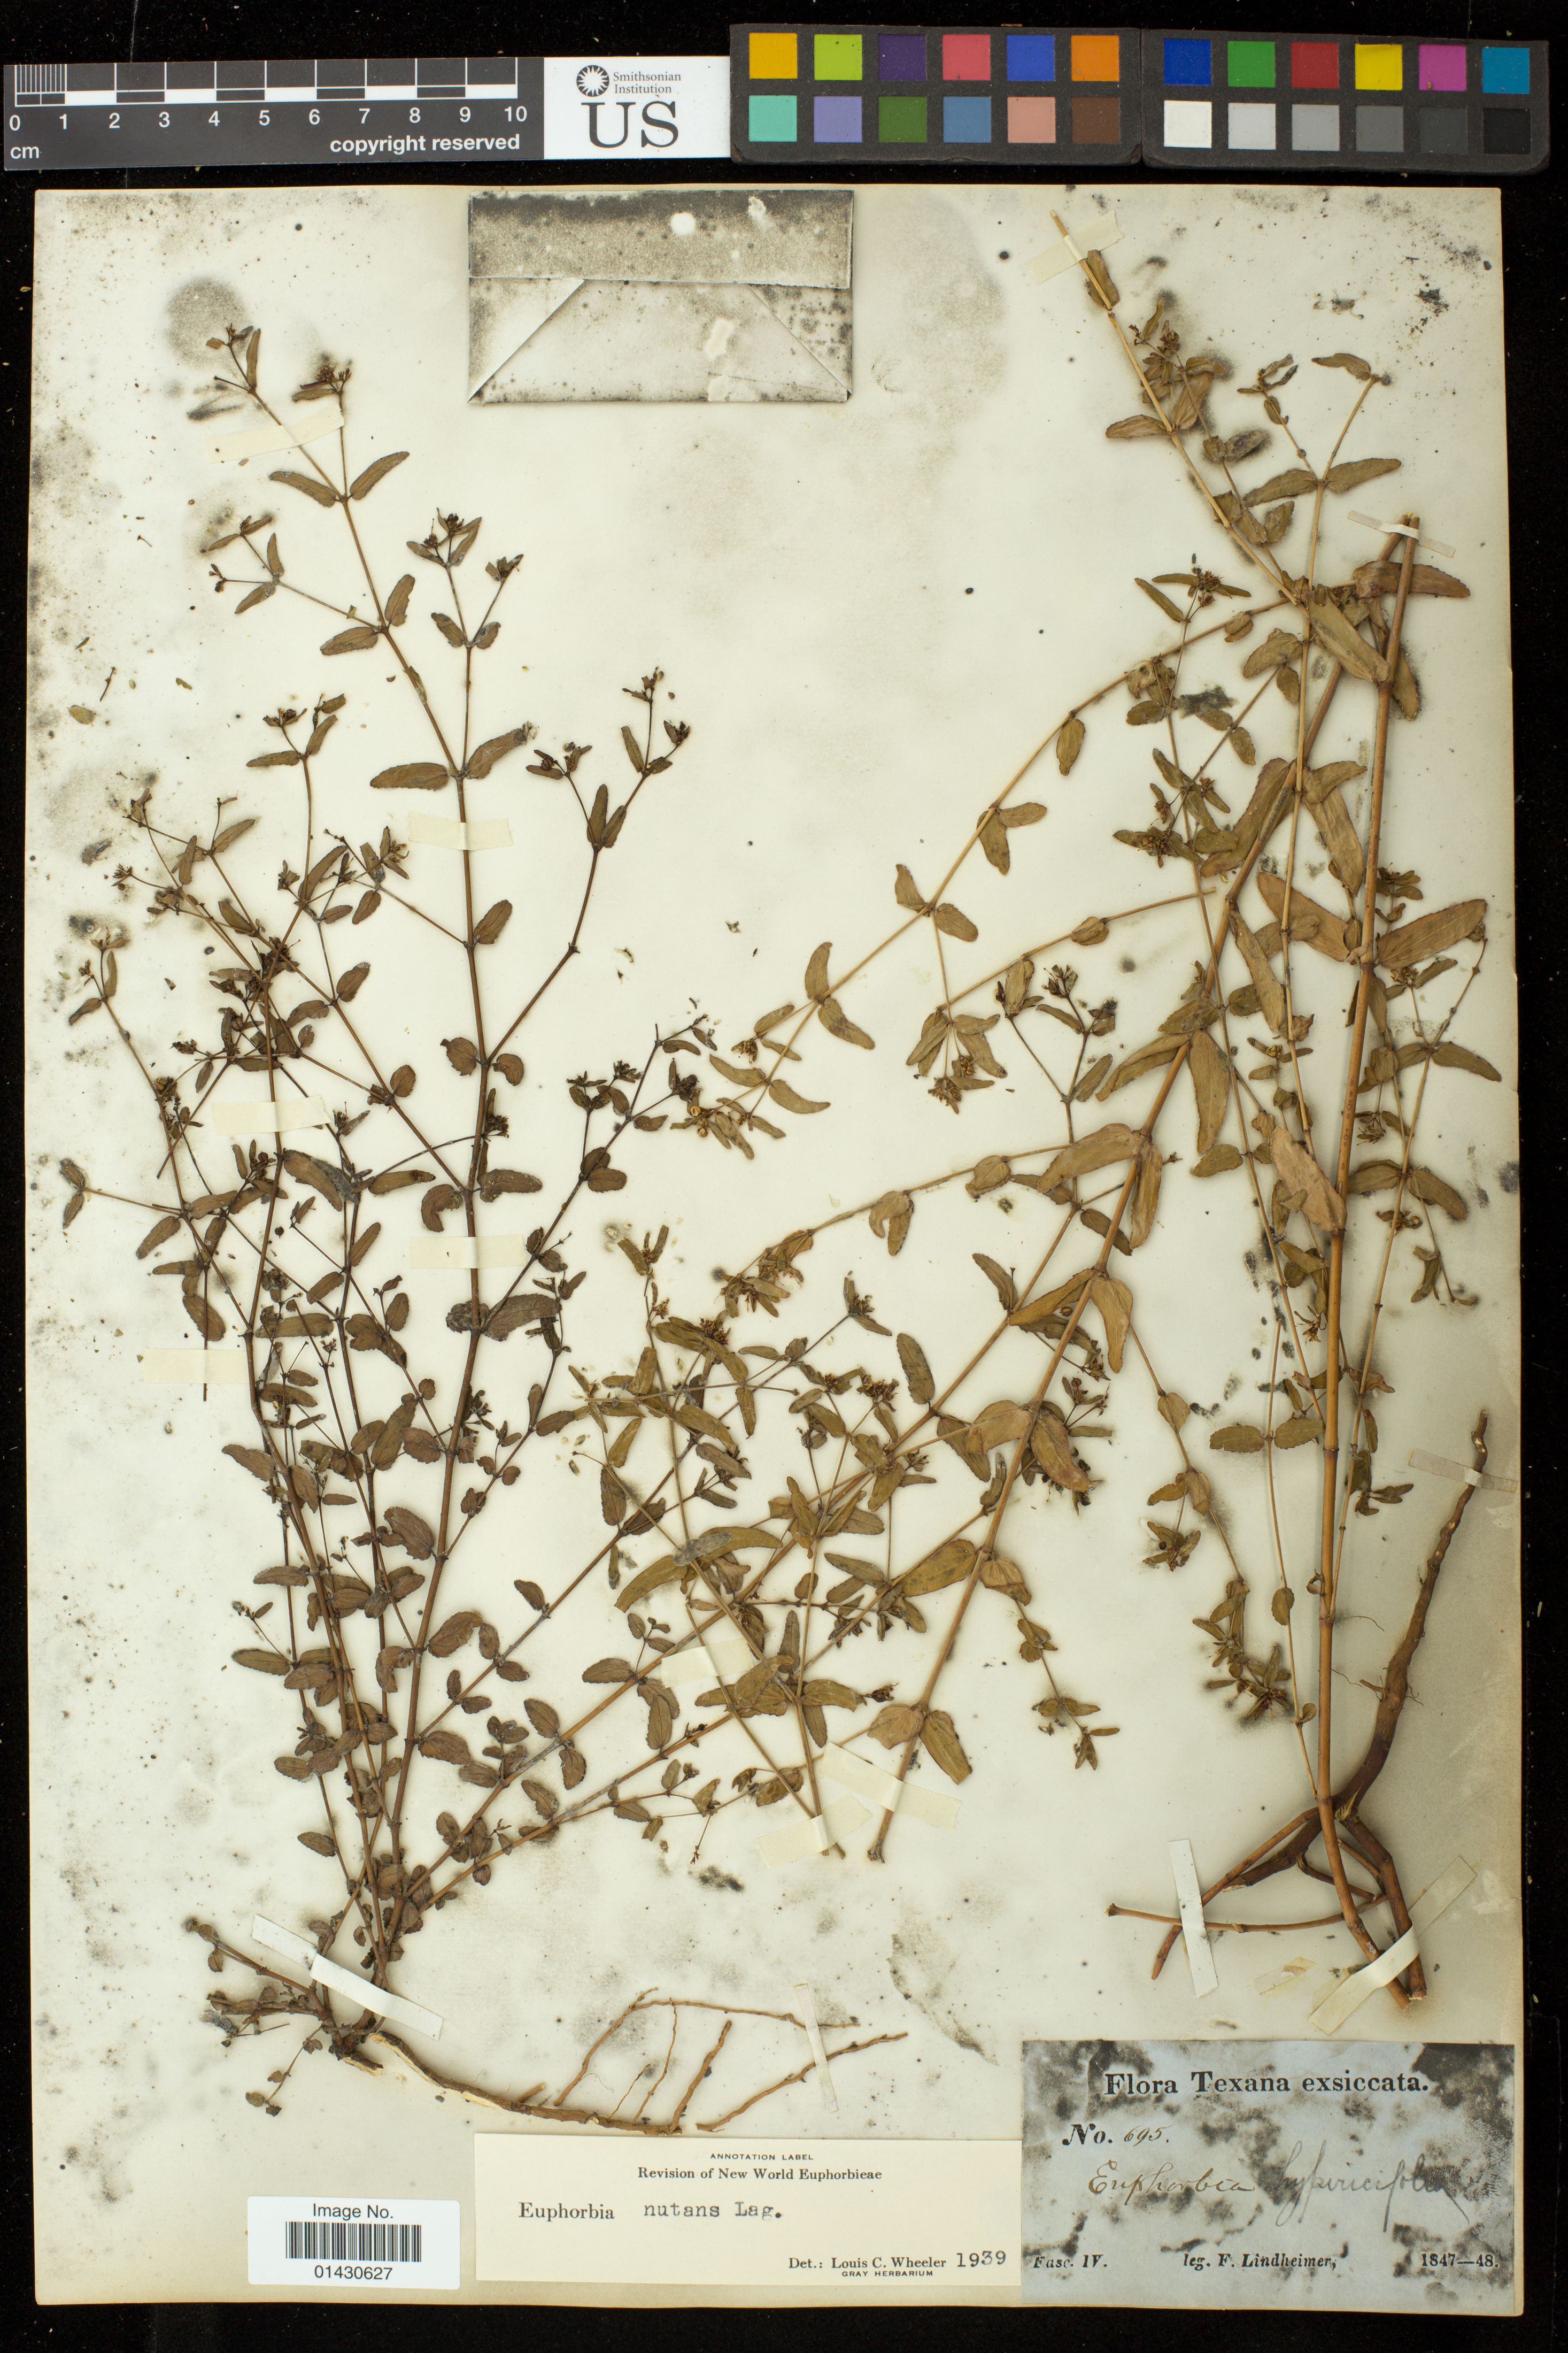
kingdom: Plantae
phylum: Tracheophyta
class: Magnoliopsida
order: Malpighiales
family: Euphorbiaceae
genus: Euphorbia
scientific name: Euphorbia maculata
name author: L.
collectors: F. Lindheimer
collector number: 695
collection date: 1847/1848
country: United States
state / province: Texas